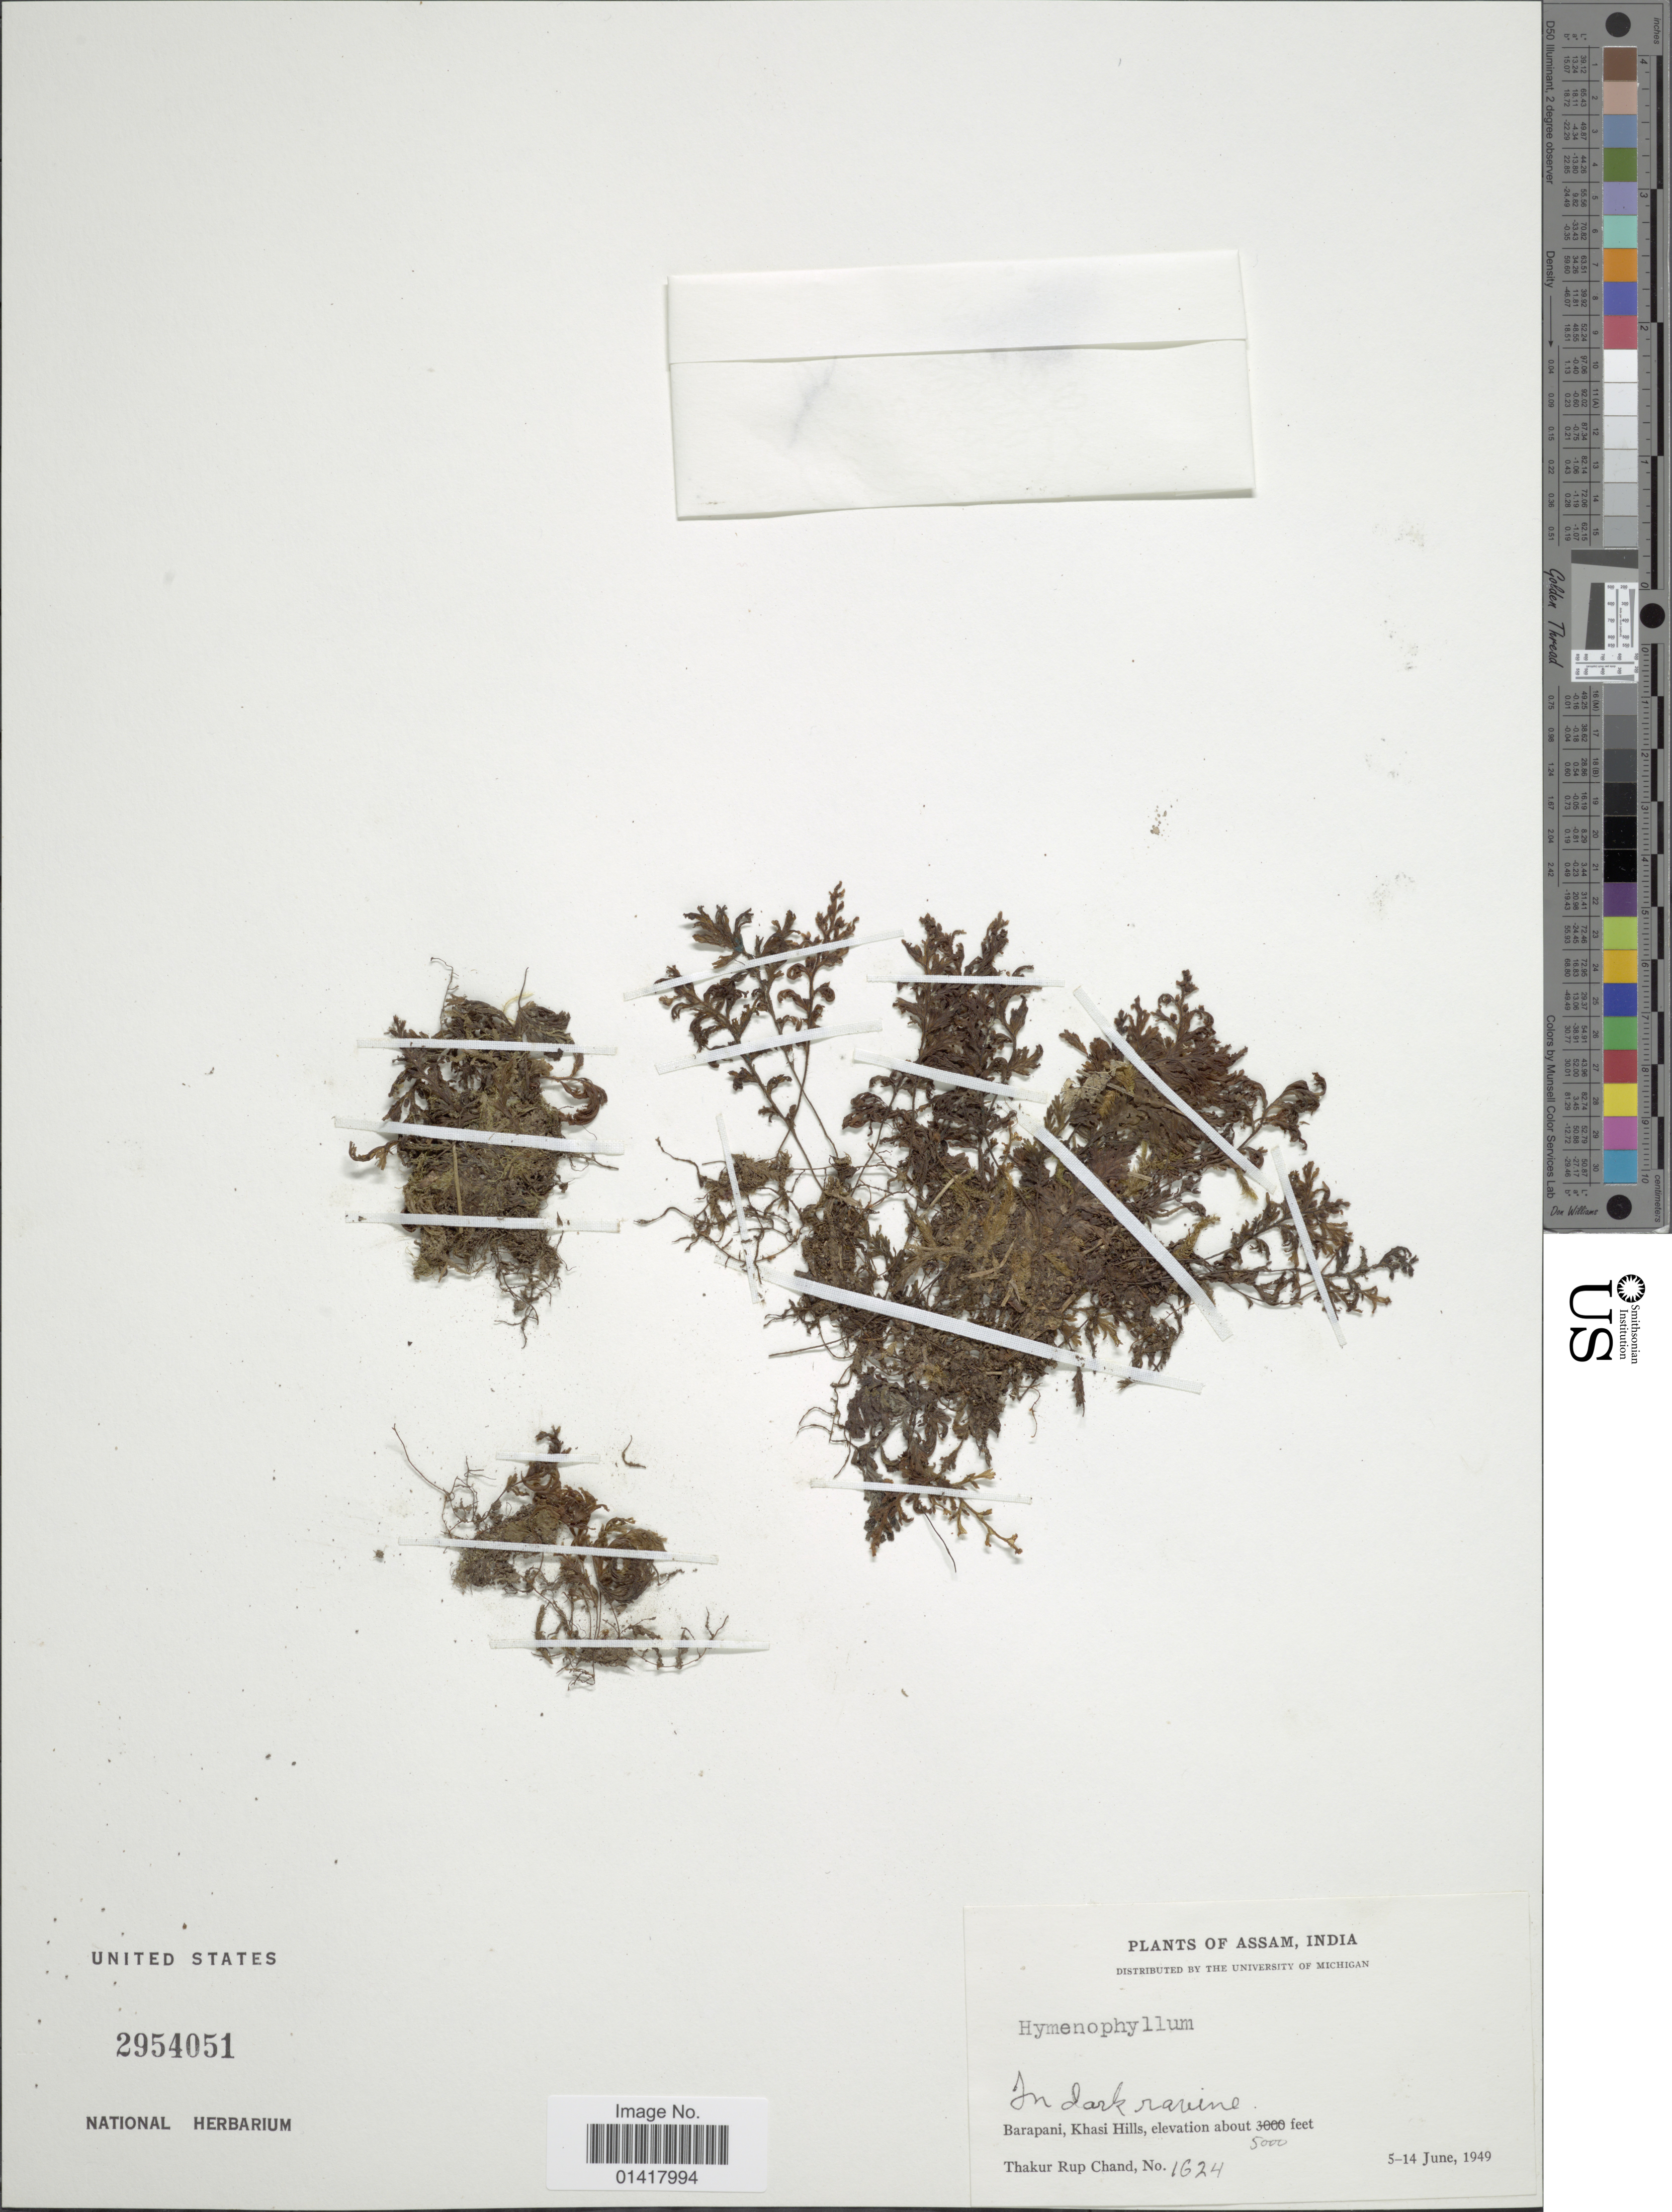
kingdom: Plantae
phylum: Tracheophyta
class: Polypodiopsida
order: Hymenophyllales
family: Hymenophyllaceae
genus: Hymenophyllum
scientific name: Hymenophyllum sp.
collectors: T. R. Chand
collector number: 1624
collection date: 1949-06-05/1949-06-14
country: India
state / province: Meghalaya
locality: Barapani, Khasi Hills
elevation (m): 1524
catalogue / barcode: US 2954051